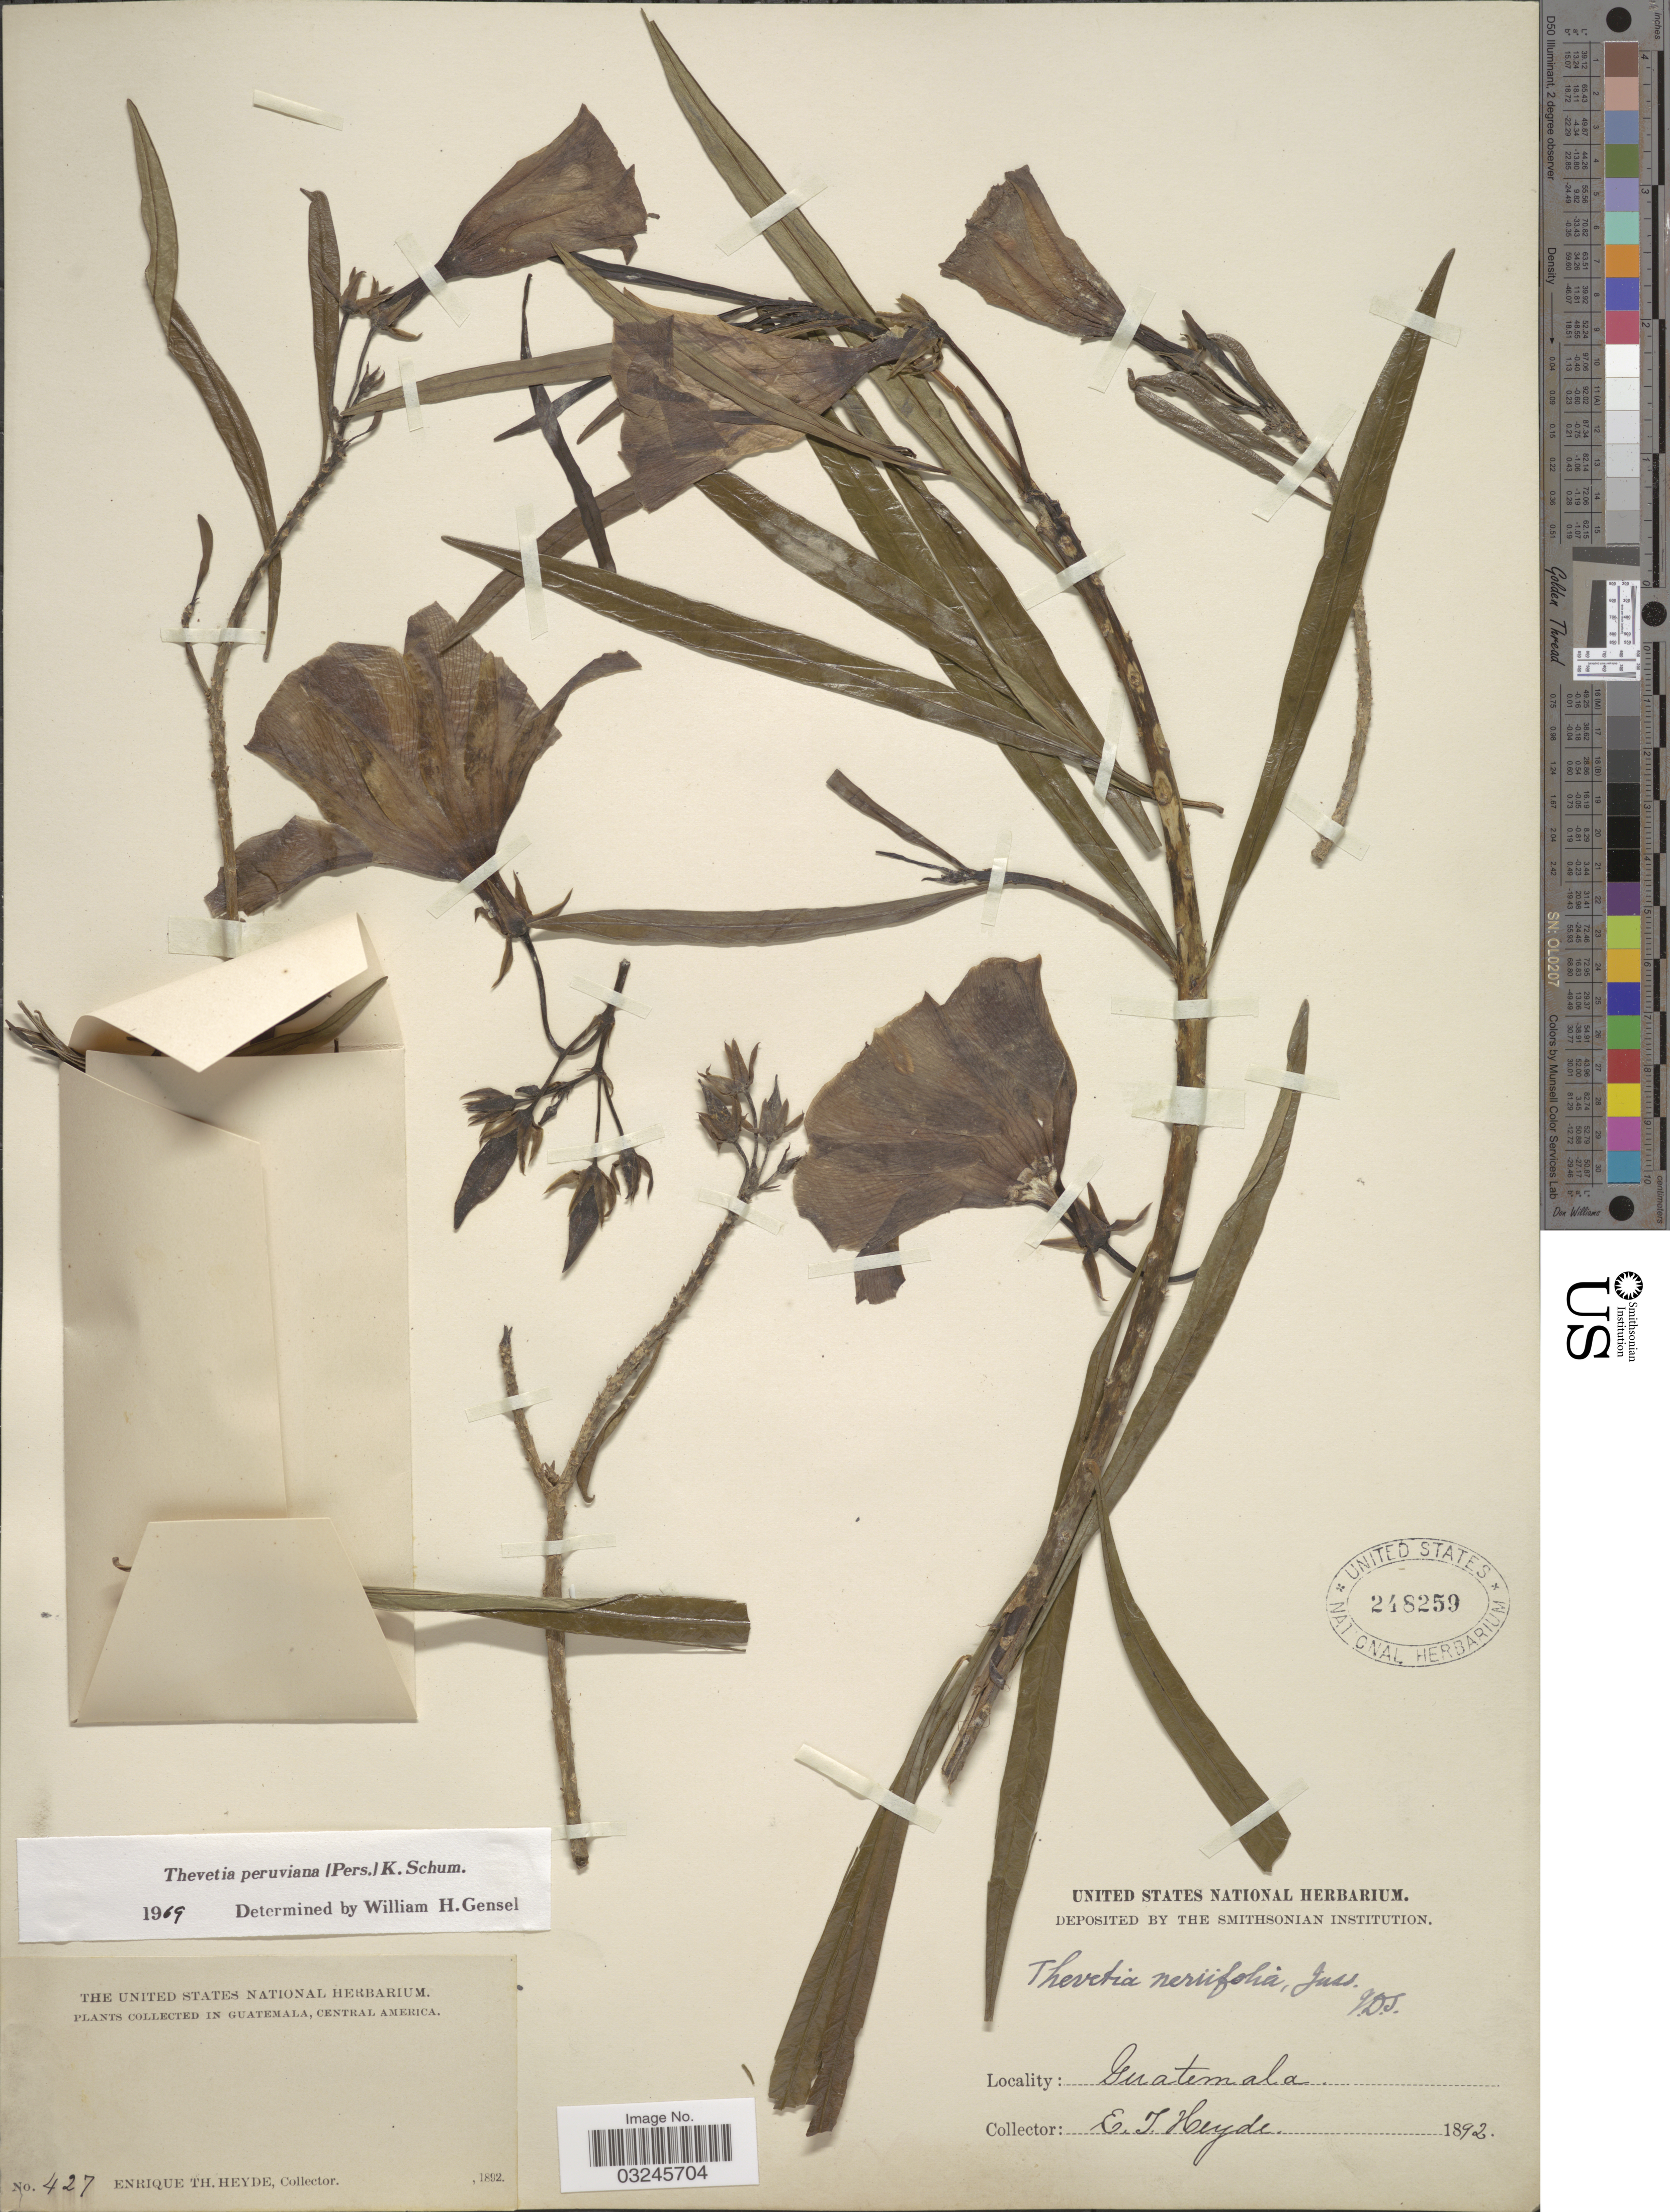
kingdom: Plantae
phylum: Tracheophyta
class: Magnoliopsida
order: Gentianales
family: Apocynaceae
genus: Thevetia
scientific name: Thevetia peruviana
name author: (Pers.) K. Schum.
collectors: E. T. Heyde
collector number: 427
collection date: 1892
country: Guatemala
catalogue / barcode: US 248259